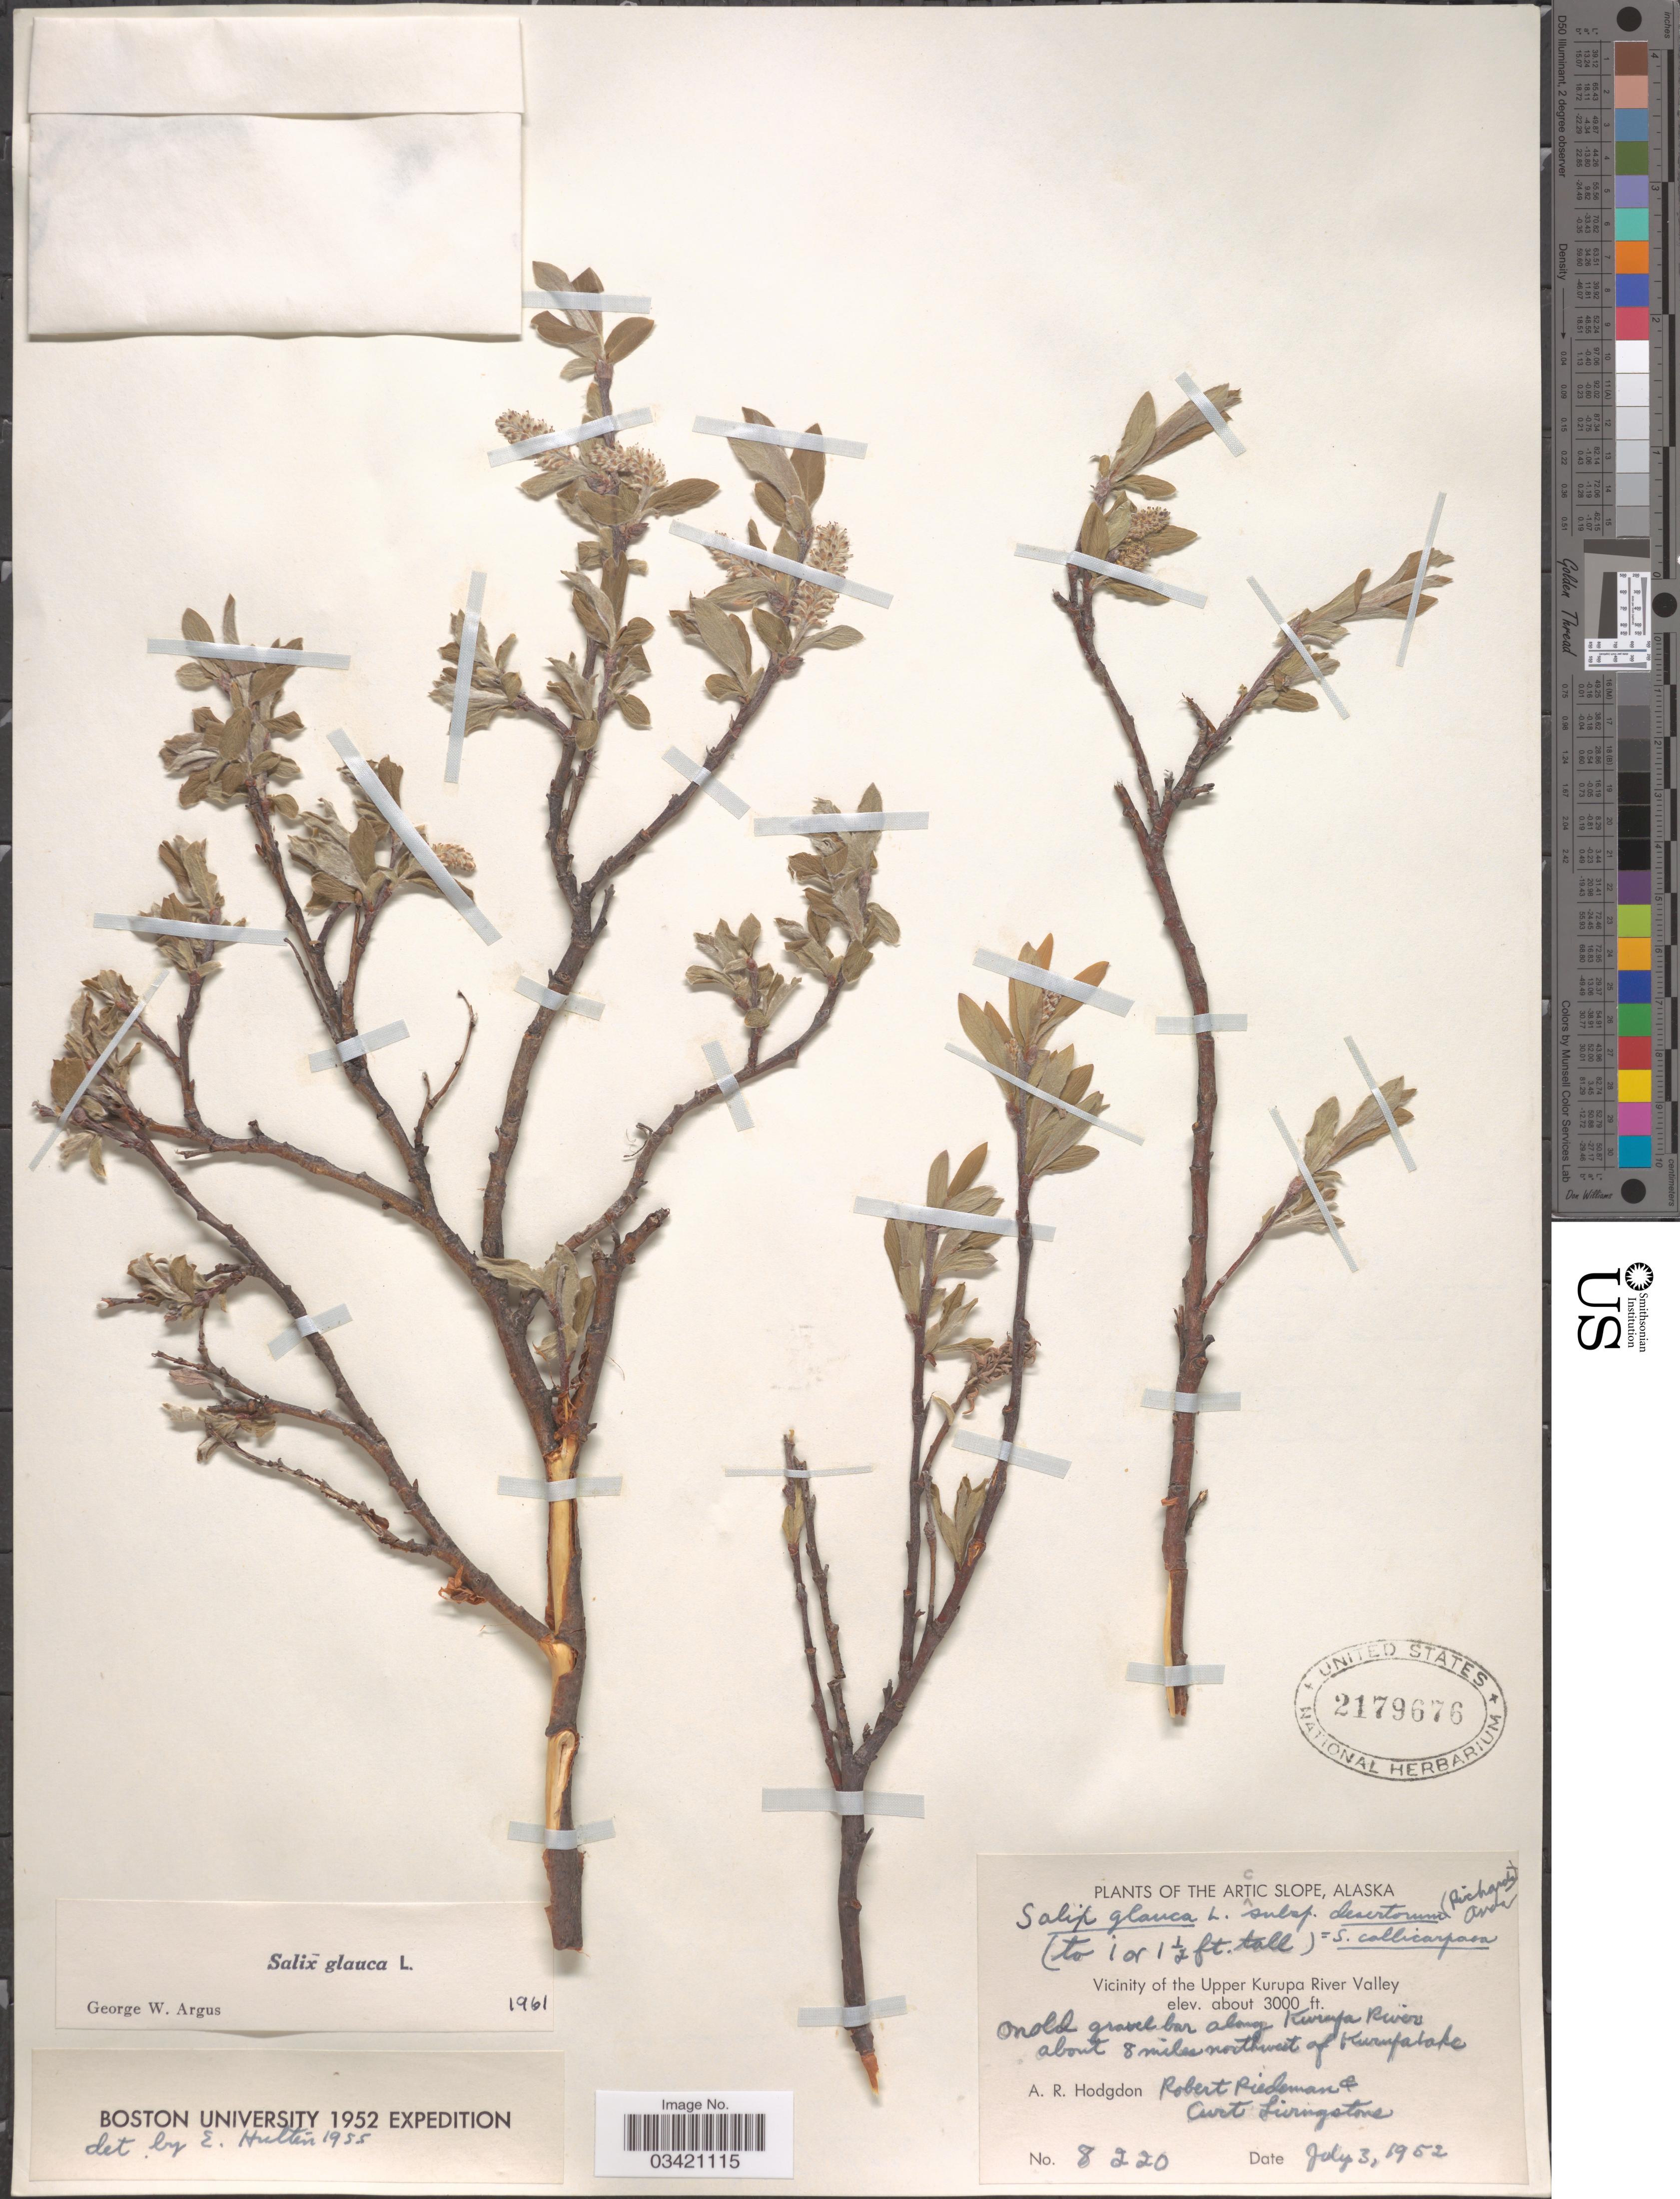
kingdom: Plantae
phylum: Tracheophyta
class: Magnoliopsida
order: Malpighiales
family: Salicaceae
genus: Salix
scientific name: Salix glauca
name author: L.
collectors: A. R. Hodgdon, R. Riedeman & C. Livingstone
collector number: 8220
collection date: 1952-07-03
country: United States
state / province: Alaska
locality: Arctic slope. Vicinity of the Upper Kurupa River Valley. On old gravel bar along Kurupa River about 8 miles northwest of Kurupa lake.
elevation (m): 914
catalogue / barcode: US 2179676